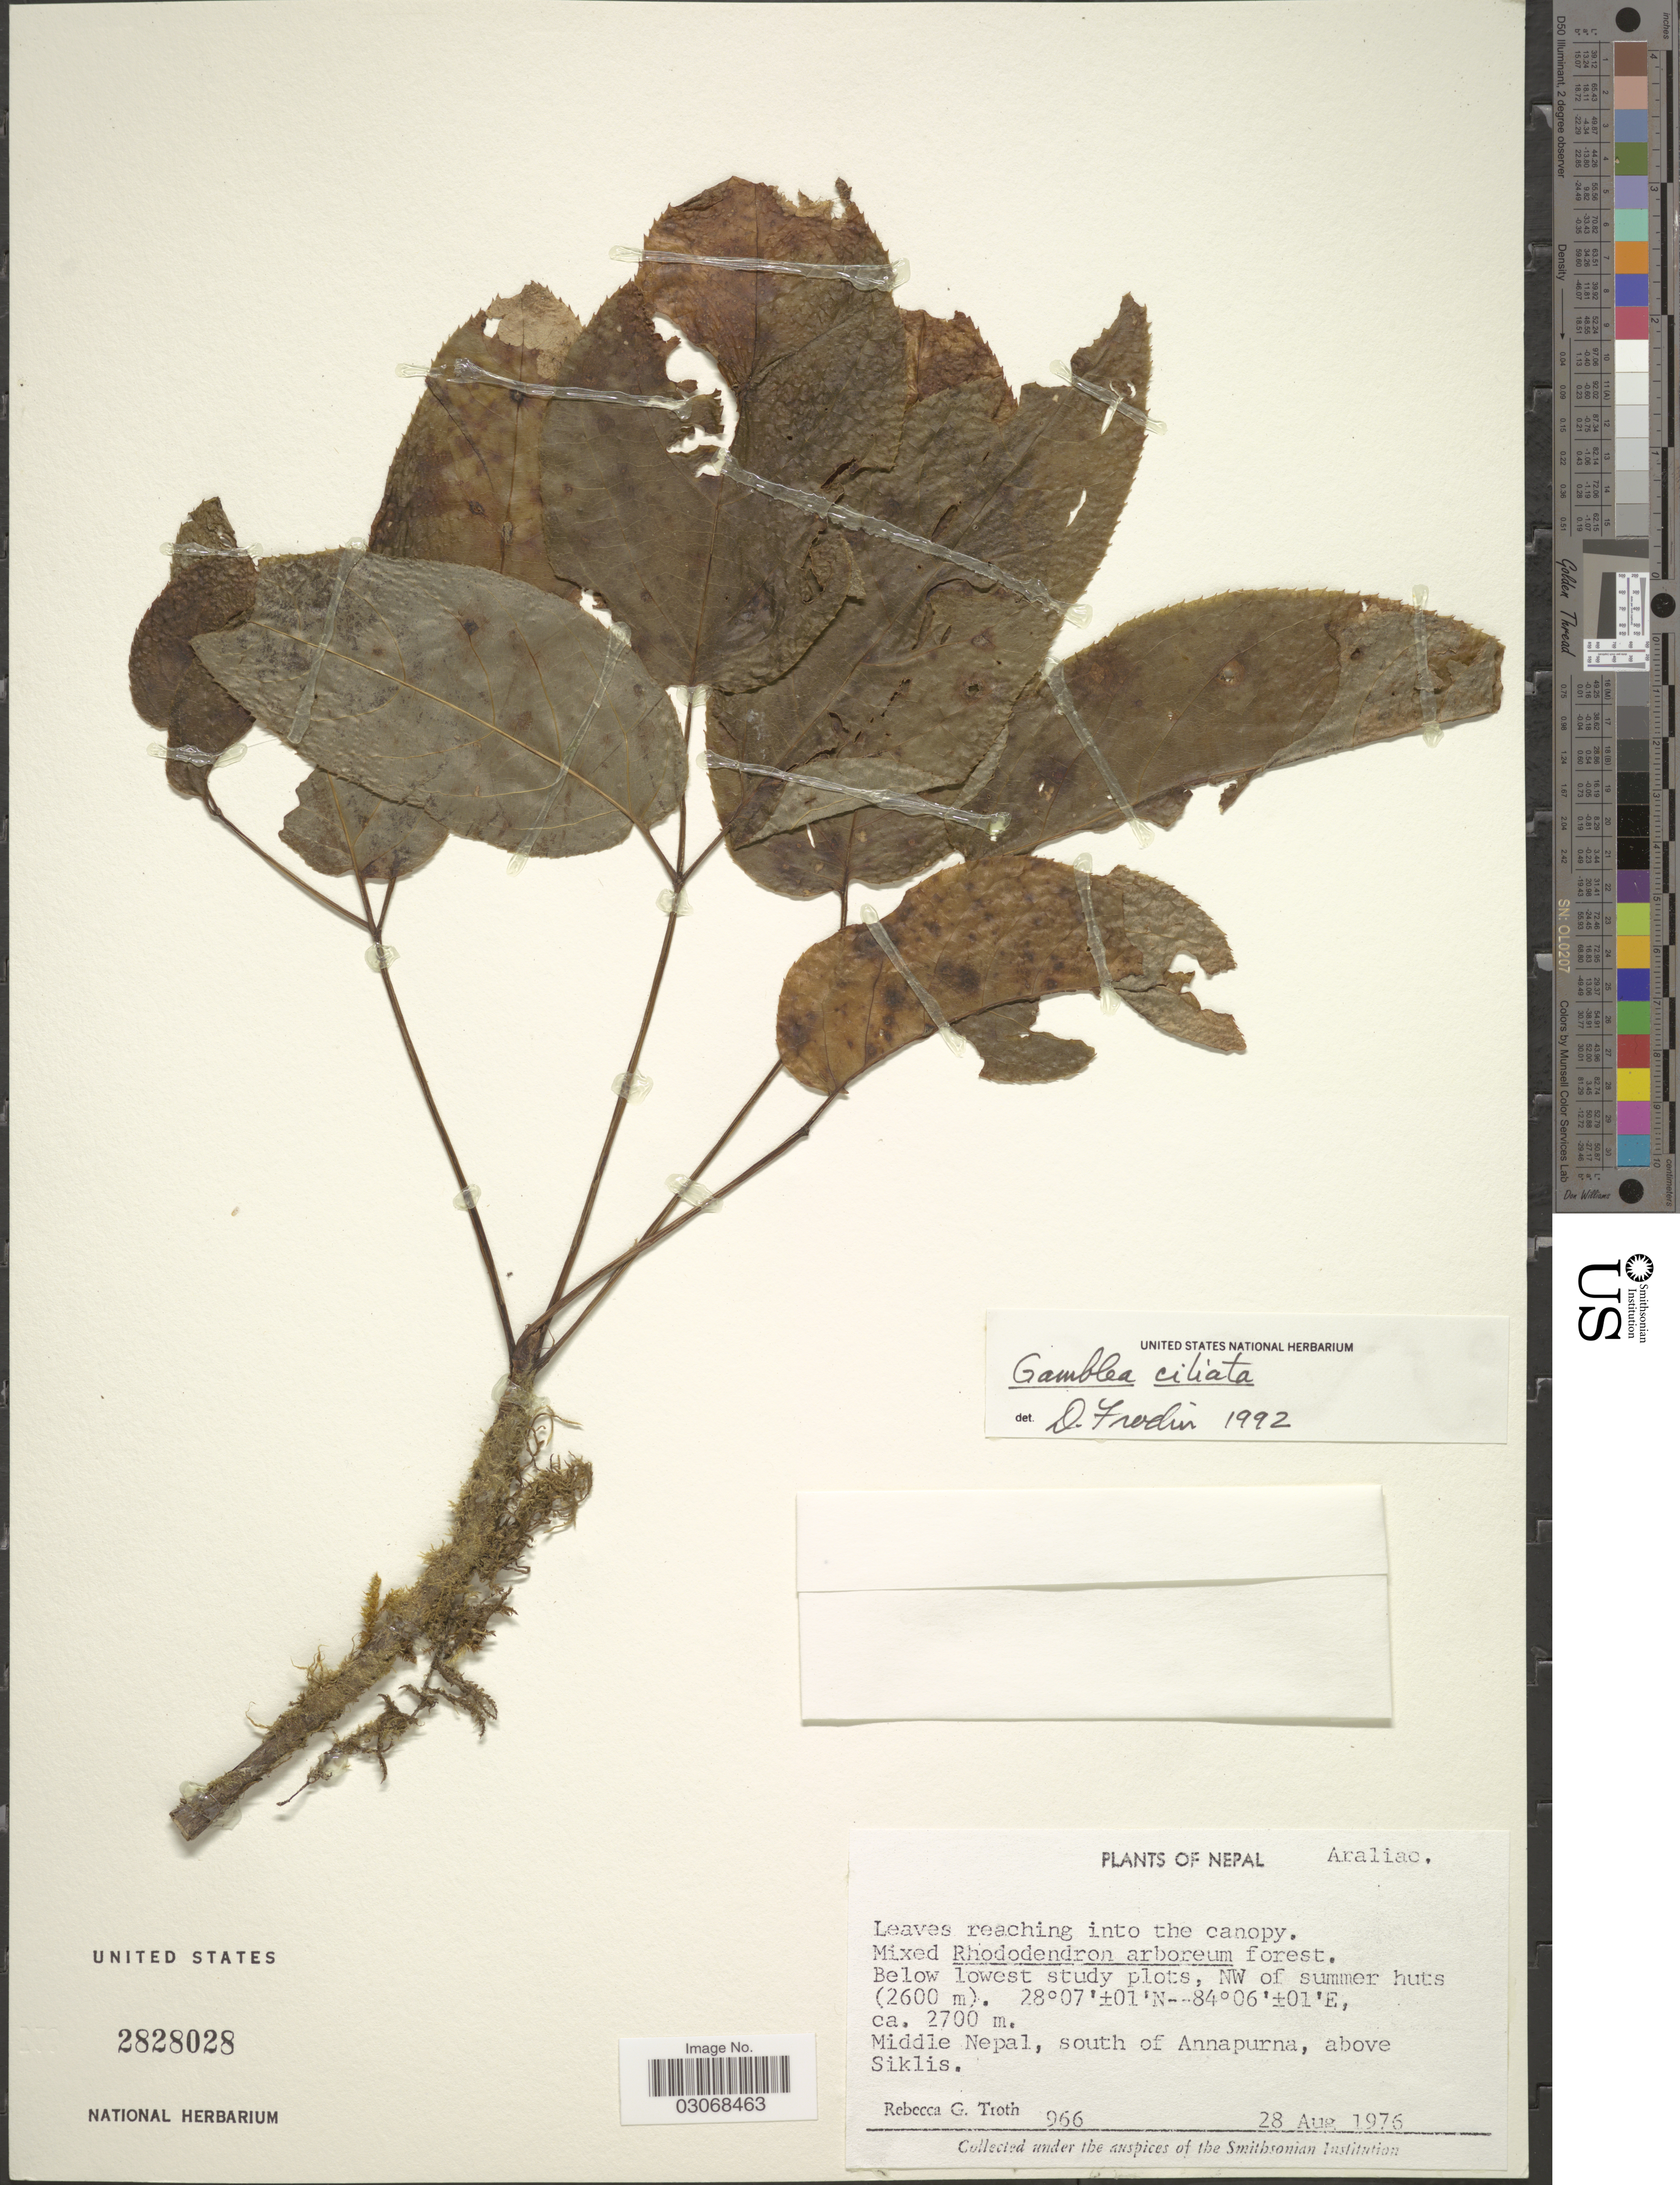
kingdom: Plantae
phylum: Tracheophyta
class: Magnoliopsida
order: Apiales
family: Araliaceae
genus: Gamblea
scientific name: Gamblea ciliata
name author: C.B. Clarke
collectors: R. Troth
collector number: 966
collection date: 1976-08-28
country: Nepal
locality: Below lowest study plots, NW of summer huts, Middle Nepal, south of Annapurna, above Siklis.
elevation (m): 2600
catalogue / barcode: US 2828028